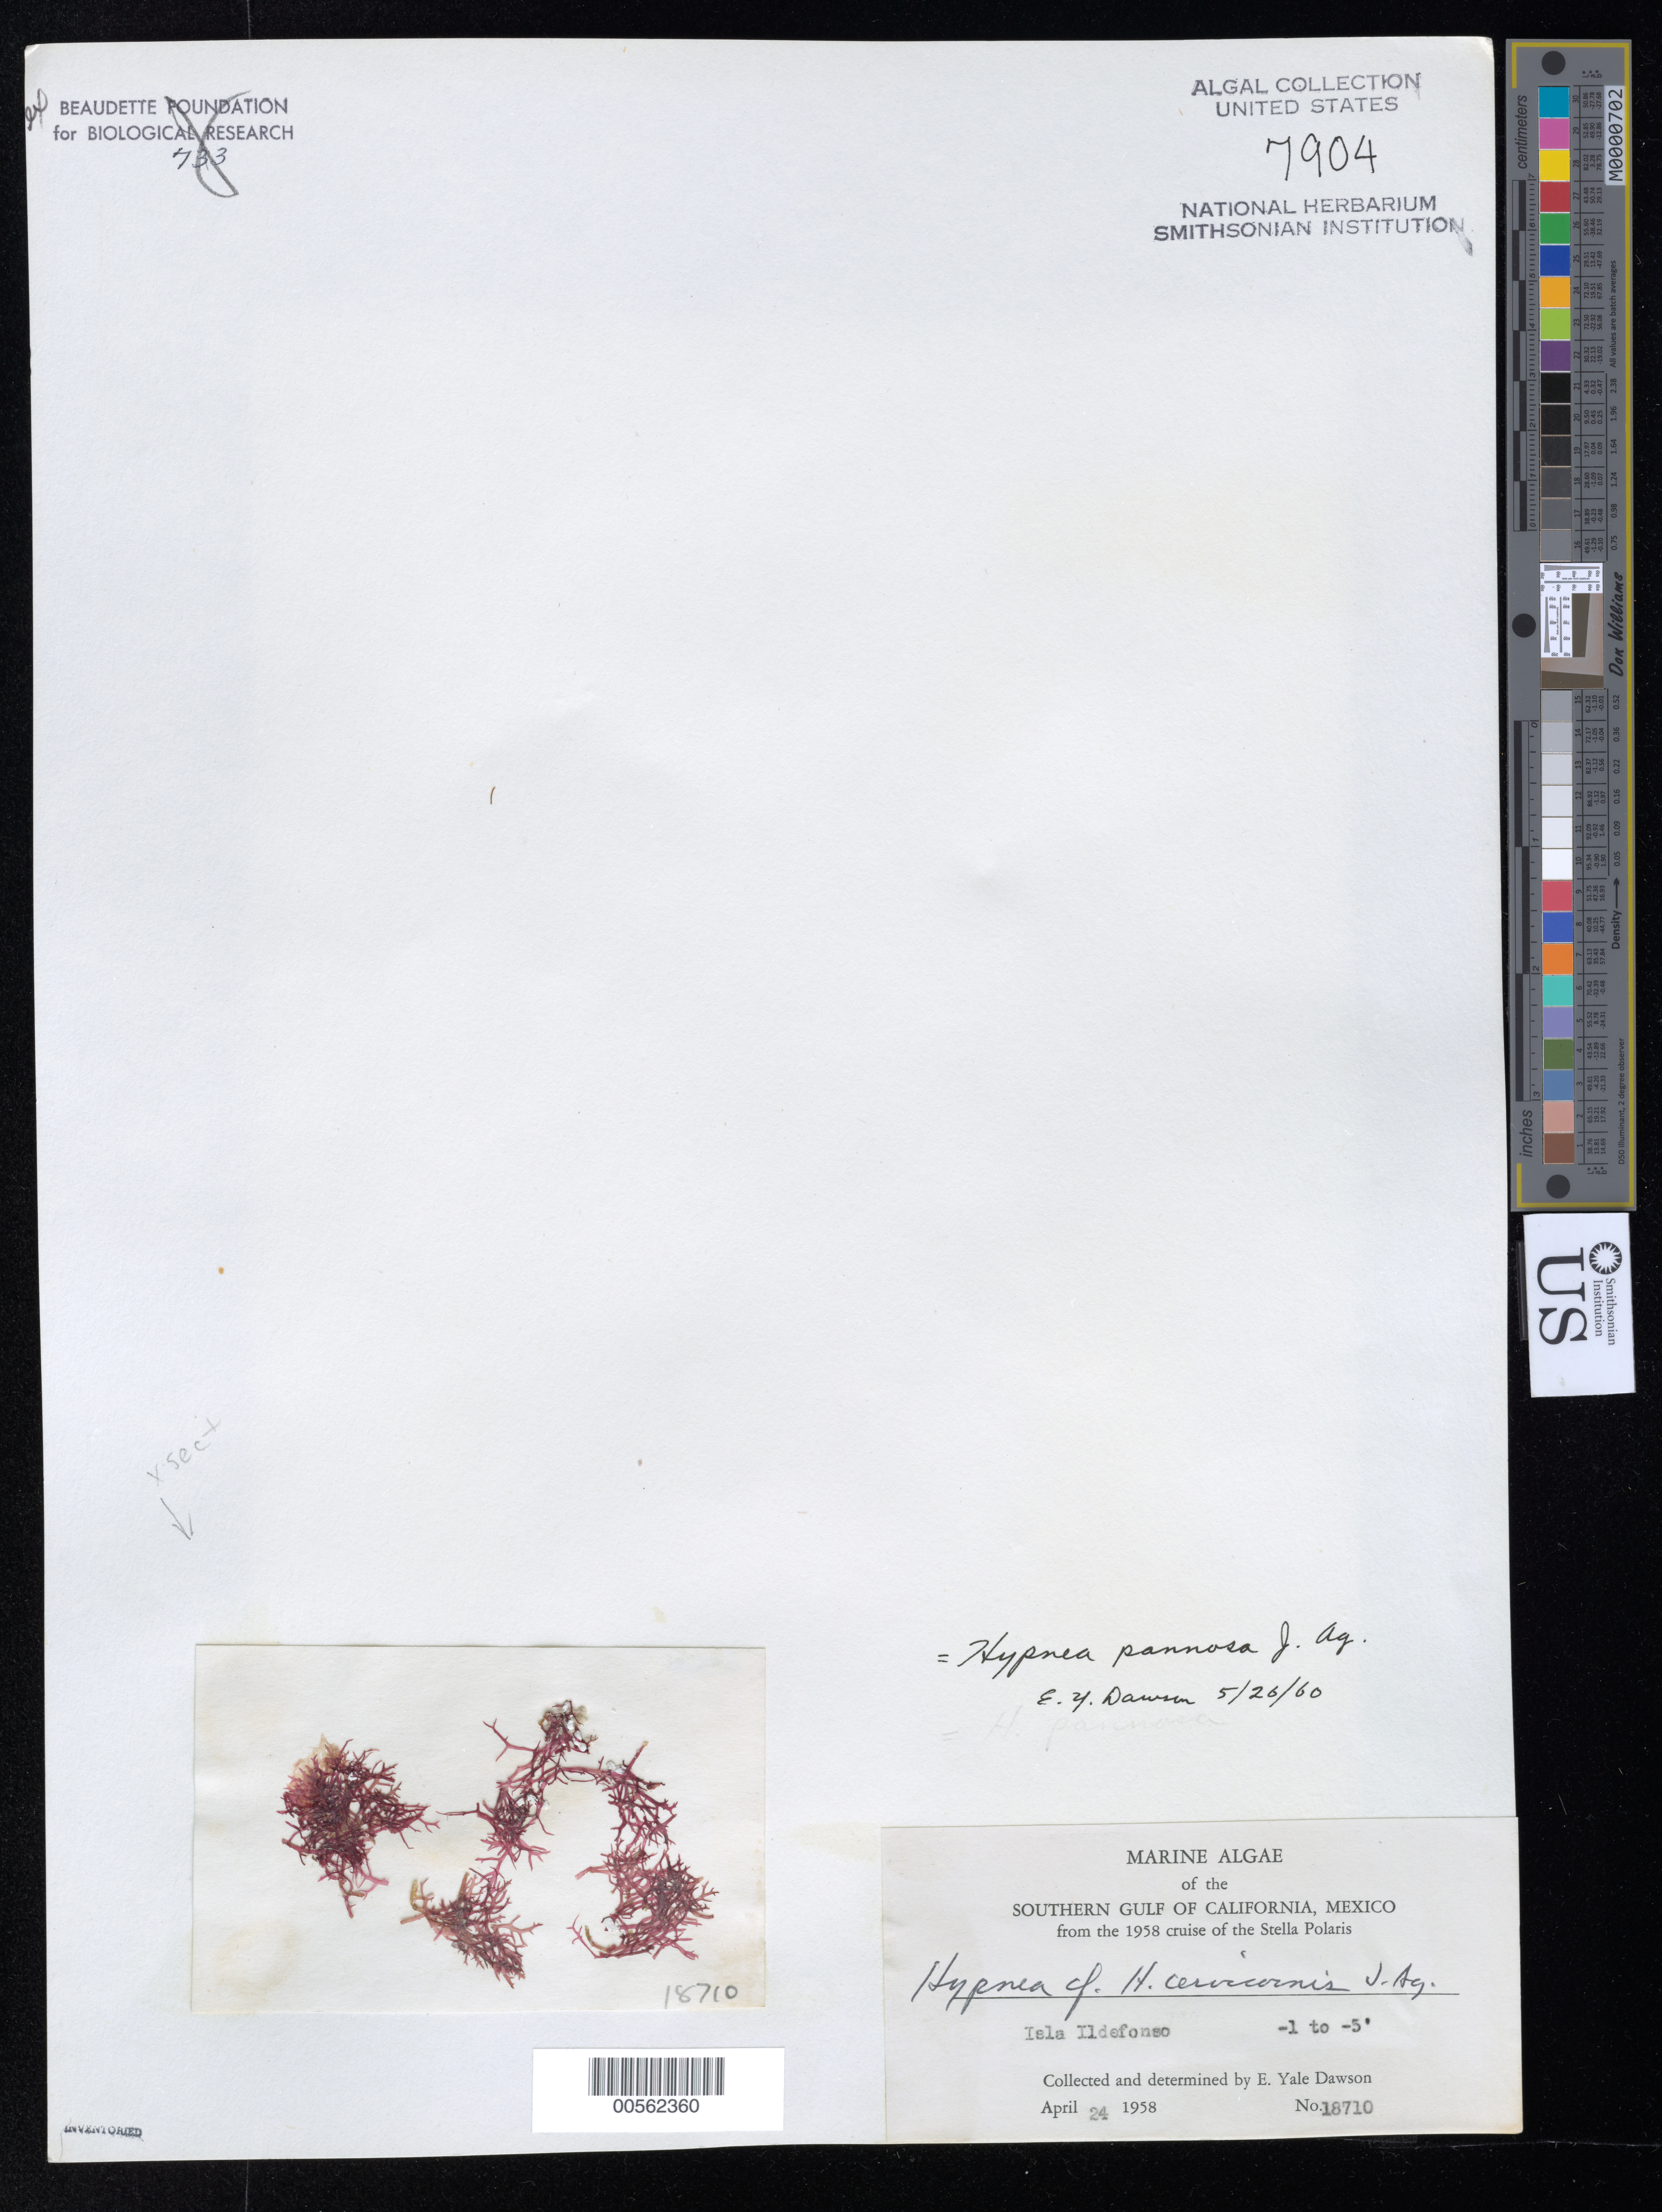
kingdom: Plantae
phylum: Rhodophyta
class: Florideophyceae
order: Gigartinales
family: Cystocloniaceae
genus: Hypnea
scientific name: Hypnea pannosa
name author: J. Agardh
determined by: Dawson, E. Y.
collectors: E. Y. Dawson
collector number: EYD 18710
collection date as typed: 24 Apr 1958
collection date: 1958-04-24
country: Mexico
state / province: Baja California Sur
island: Isla Ildefonso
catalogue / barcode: US 7904